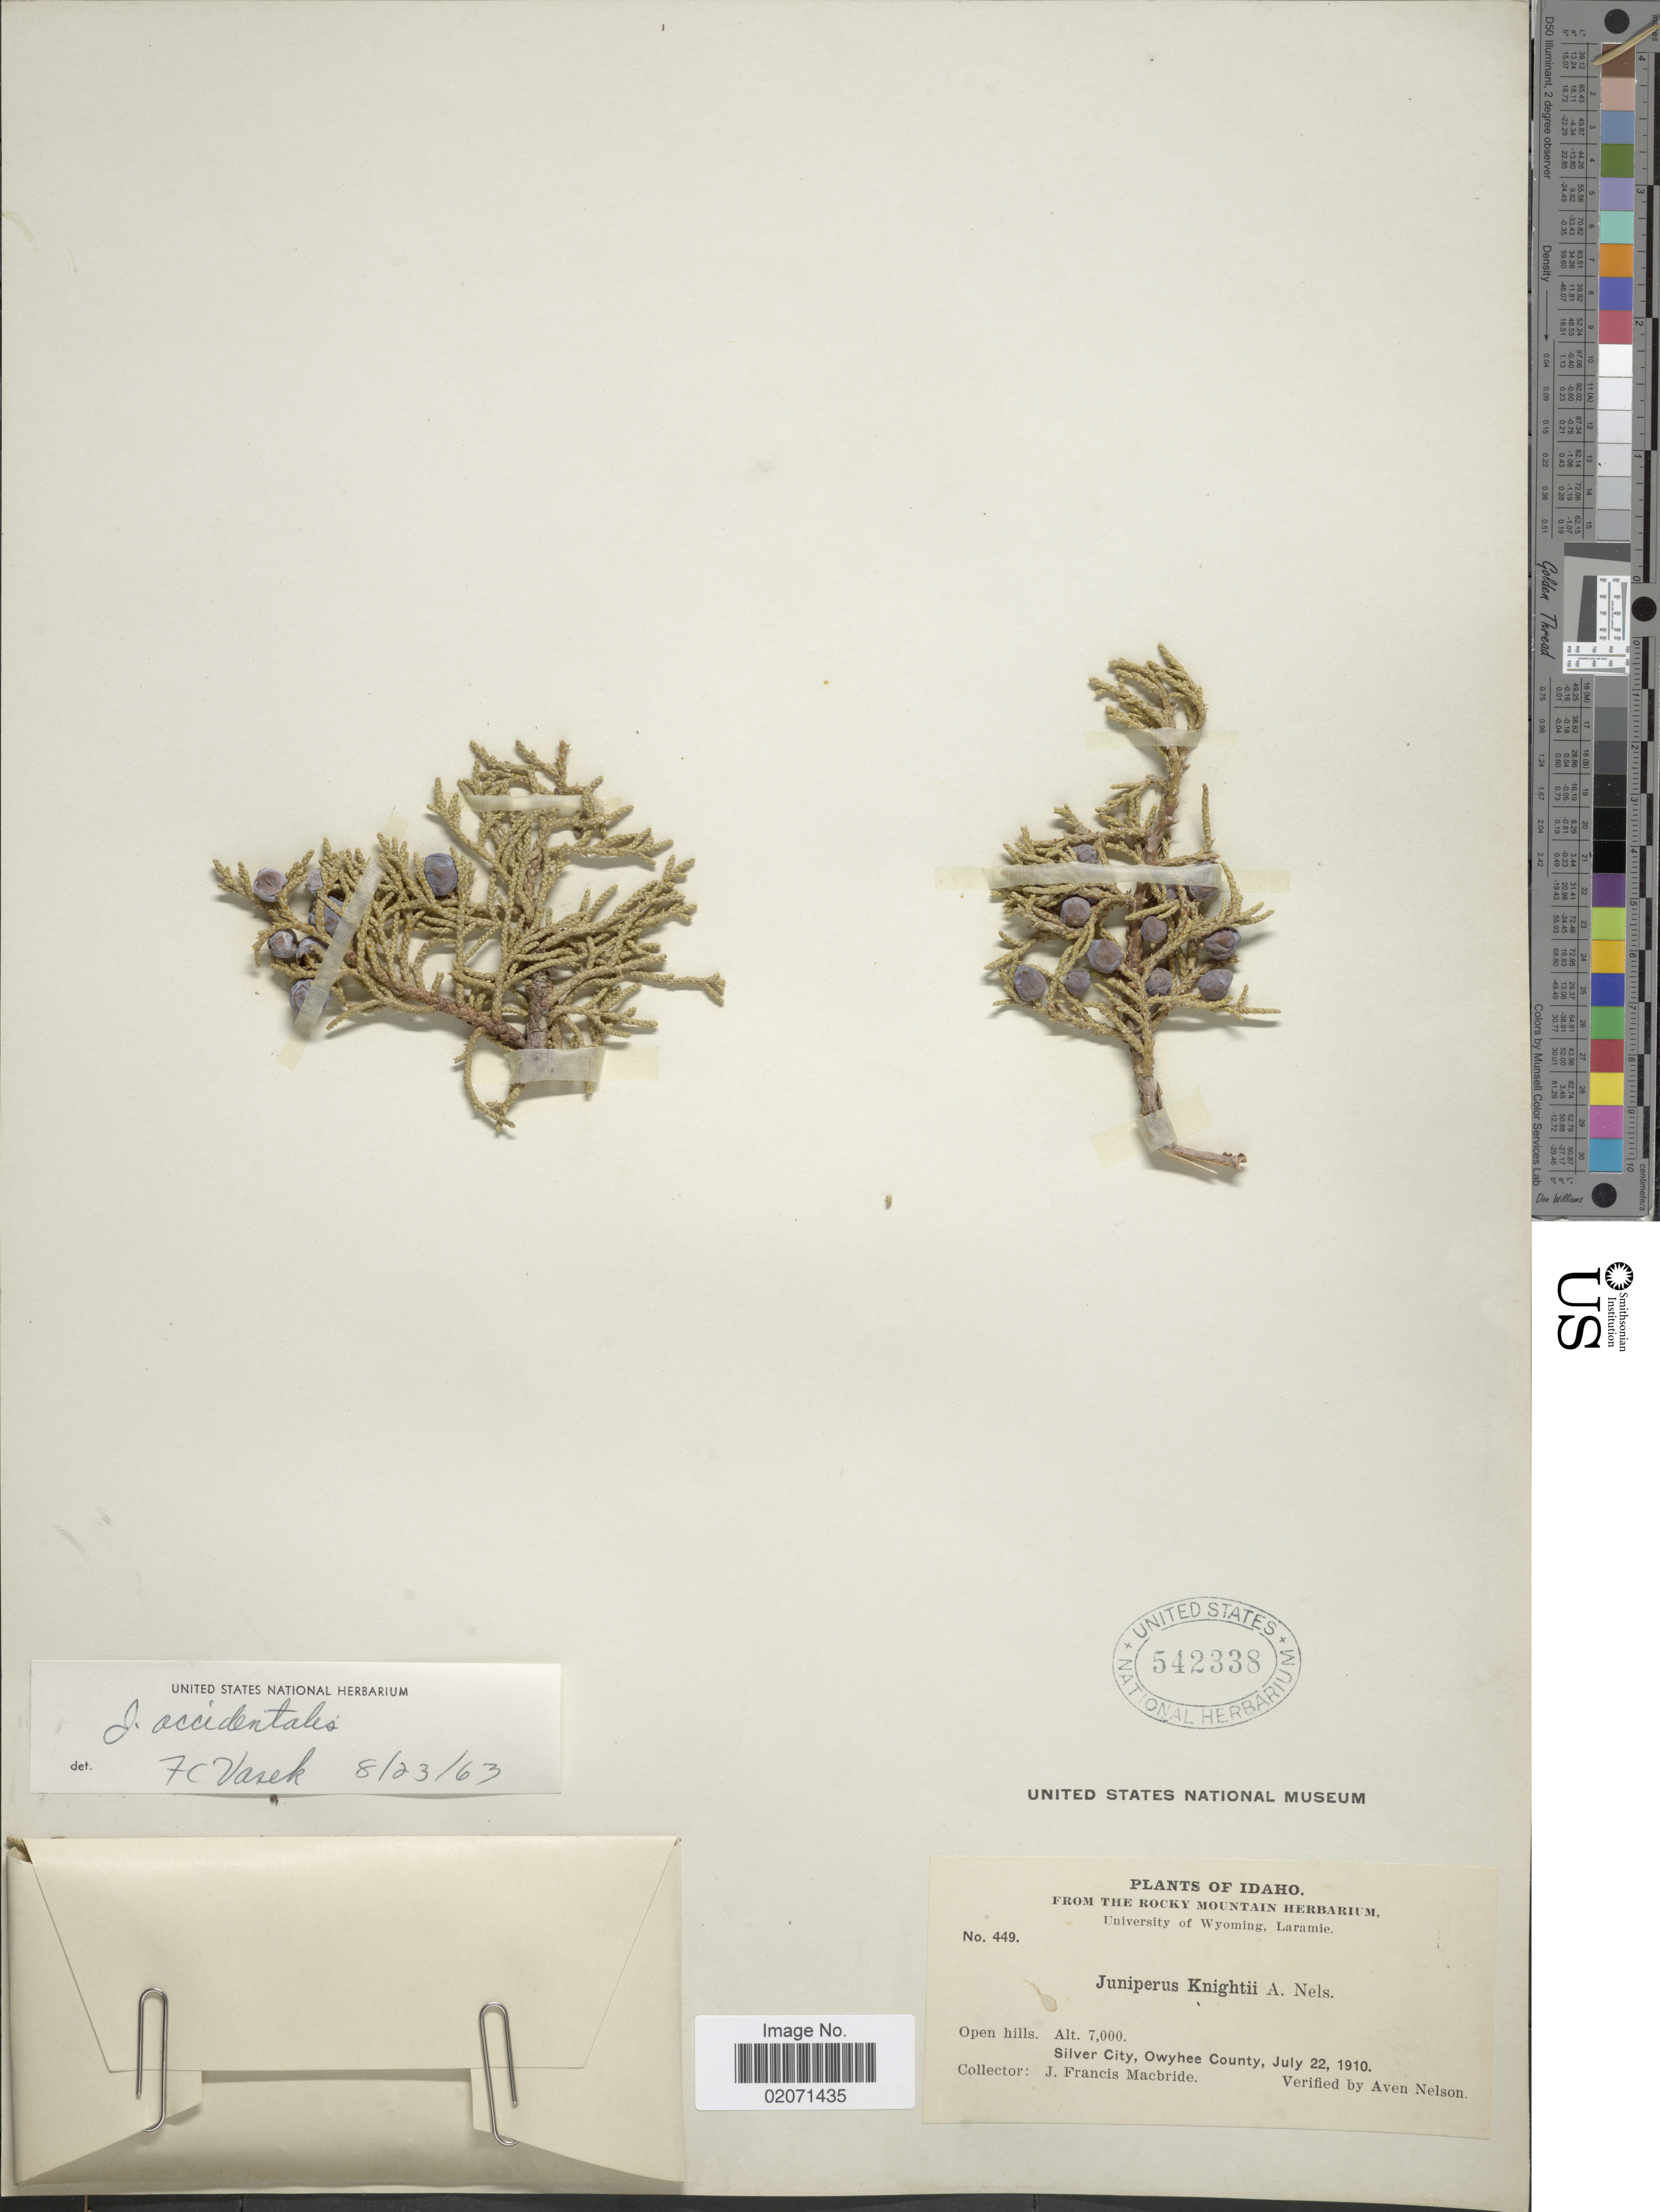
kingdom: Plantae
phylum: Tracheophyta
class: Pinopsida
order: Pinales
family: Cupressaceae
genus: Juniperus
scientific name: Juniperus occidentalis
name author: Hook.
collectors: J. F. Macbride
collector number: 449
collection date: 1910-07-22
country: United States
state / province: Idaho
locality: Silver City, Owyhee County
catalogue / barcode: US 542338